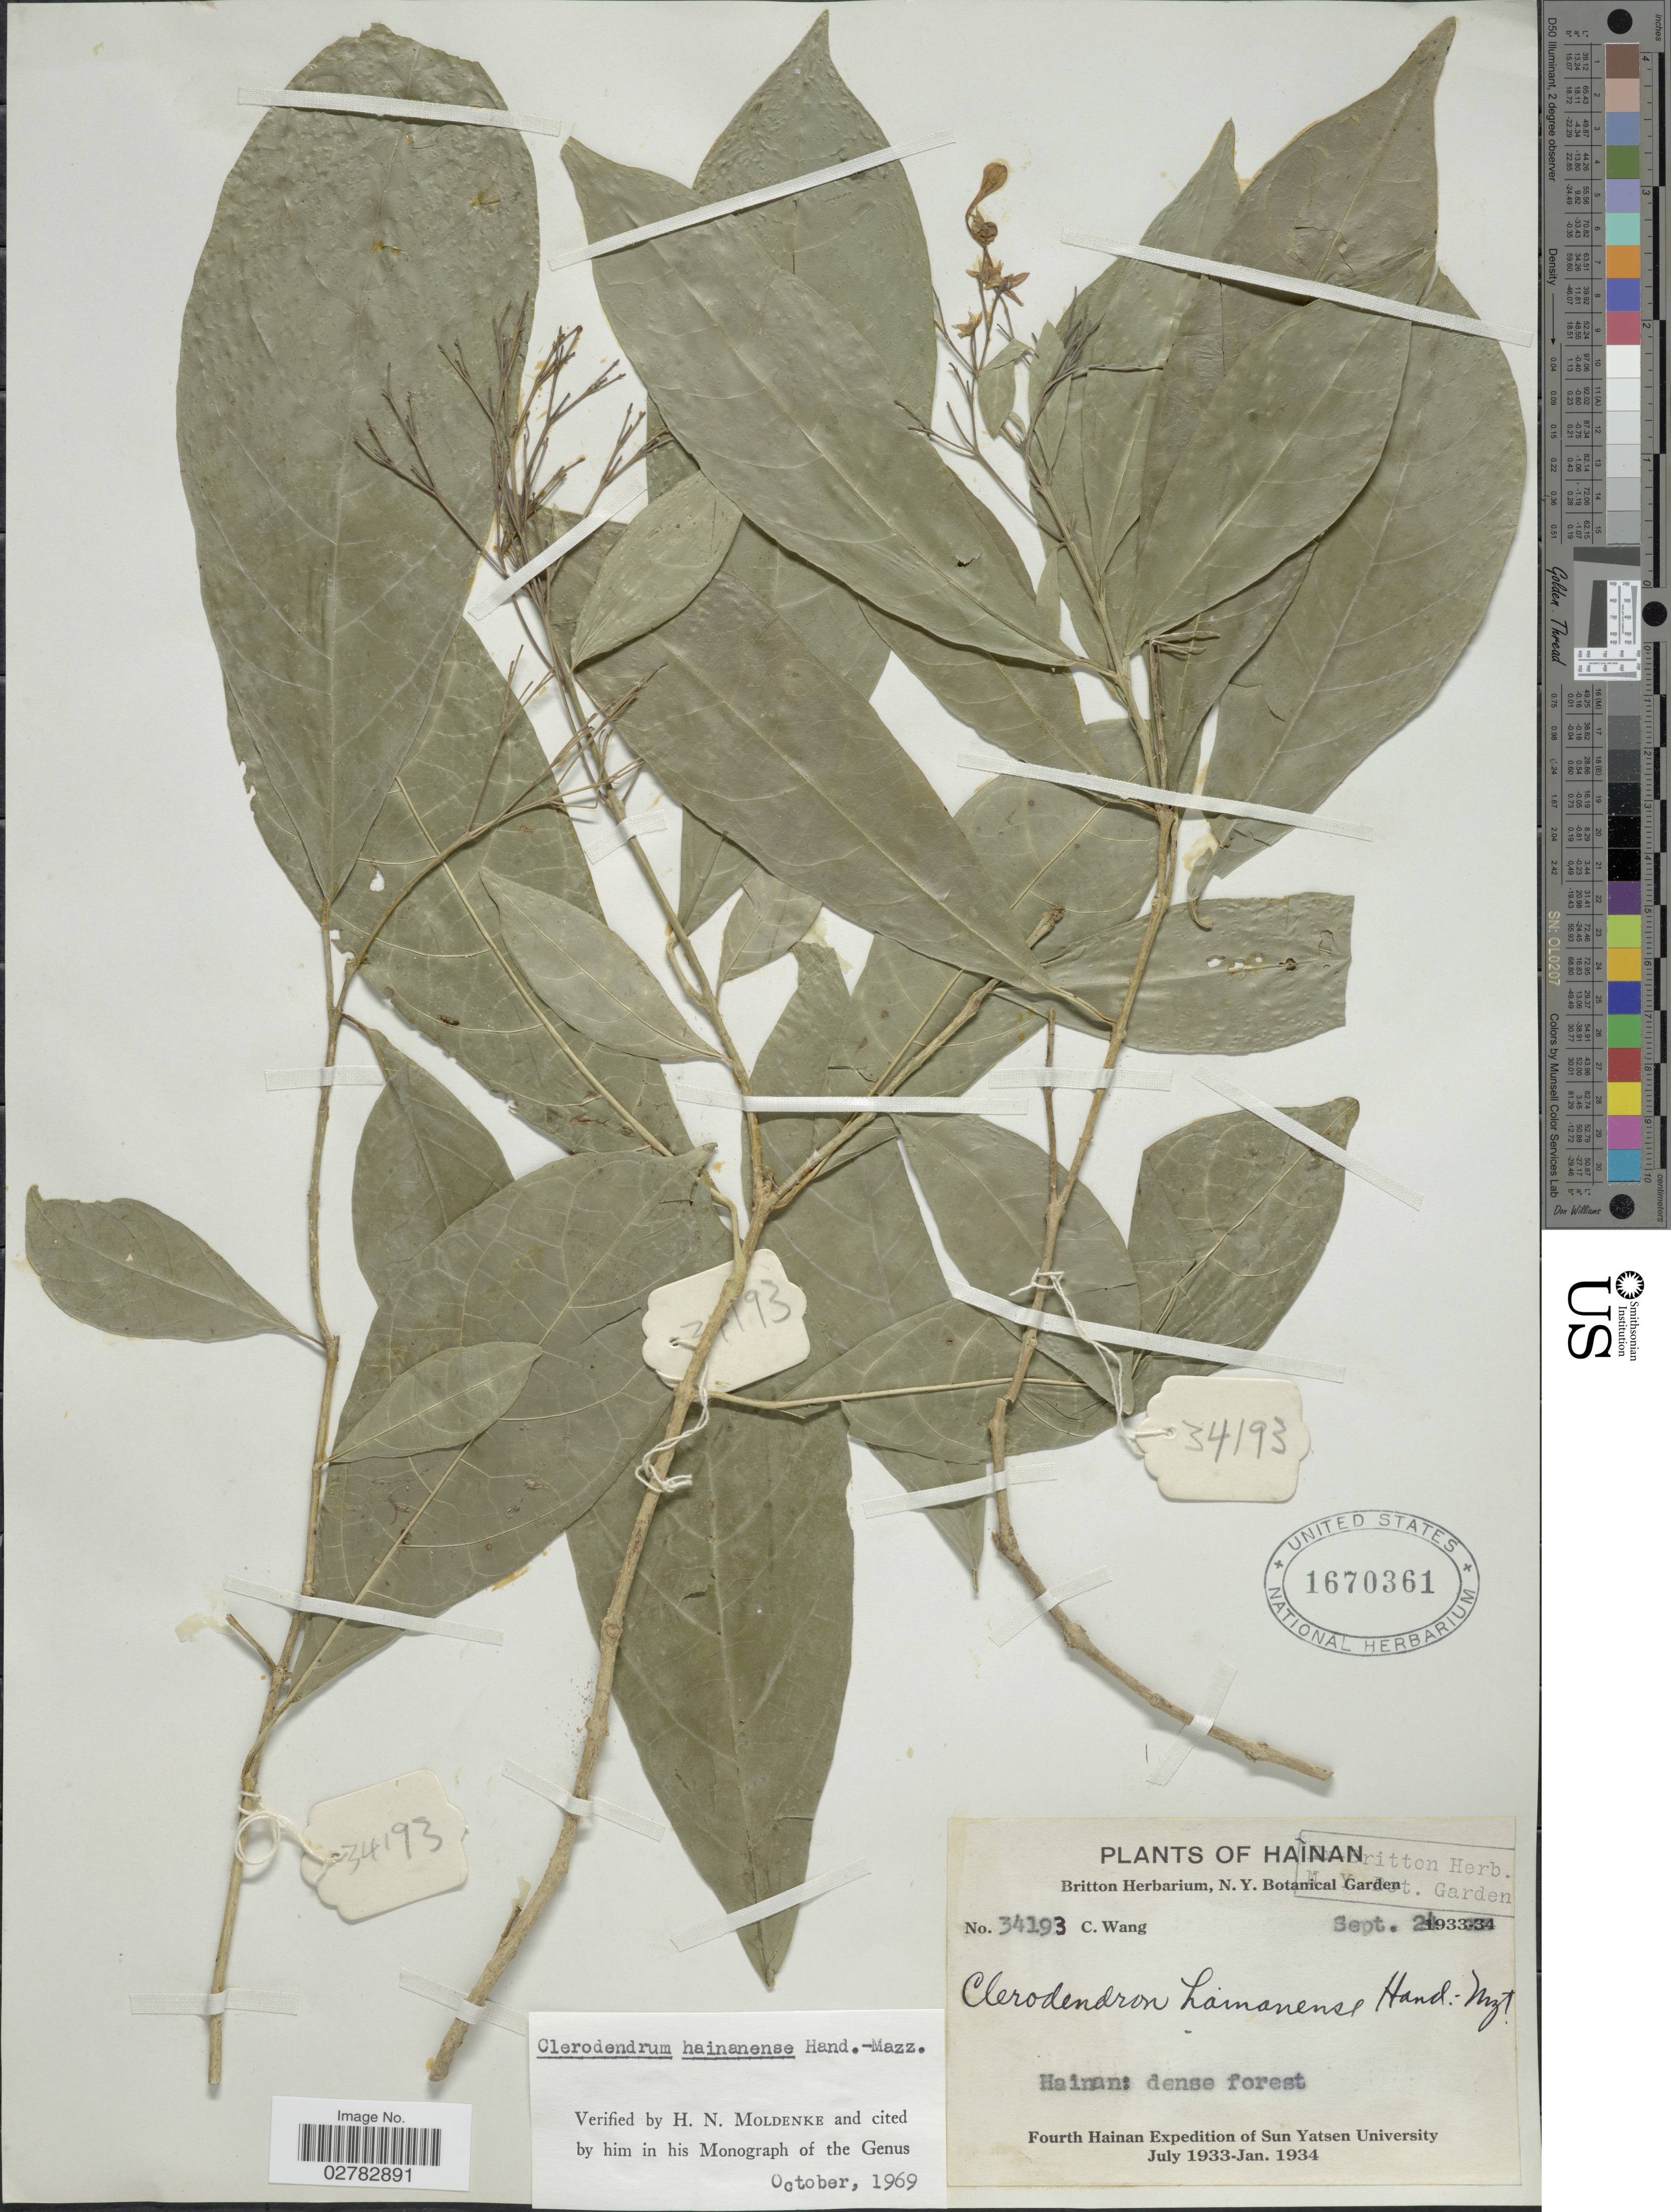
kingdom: Plantae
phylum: Tracheophyta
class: Magnoliopsida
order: Lamiales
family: Lamiaceae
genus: Clerodendrum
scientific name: Clerodendrum hainanense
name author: Hand.-Mazz.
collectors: C. Wang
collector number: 34193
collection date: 1933-09-24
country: China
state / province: Hainan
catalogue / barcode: US 1670361